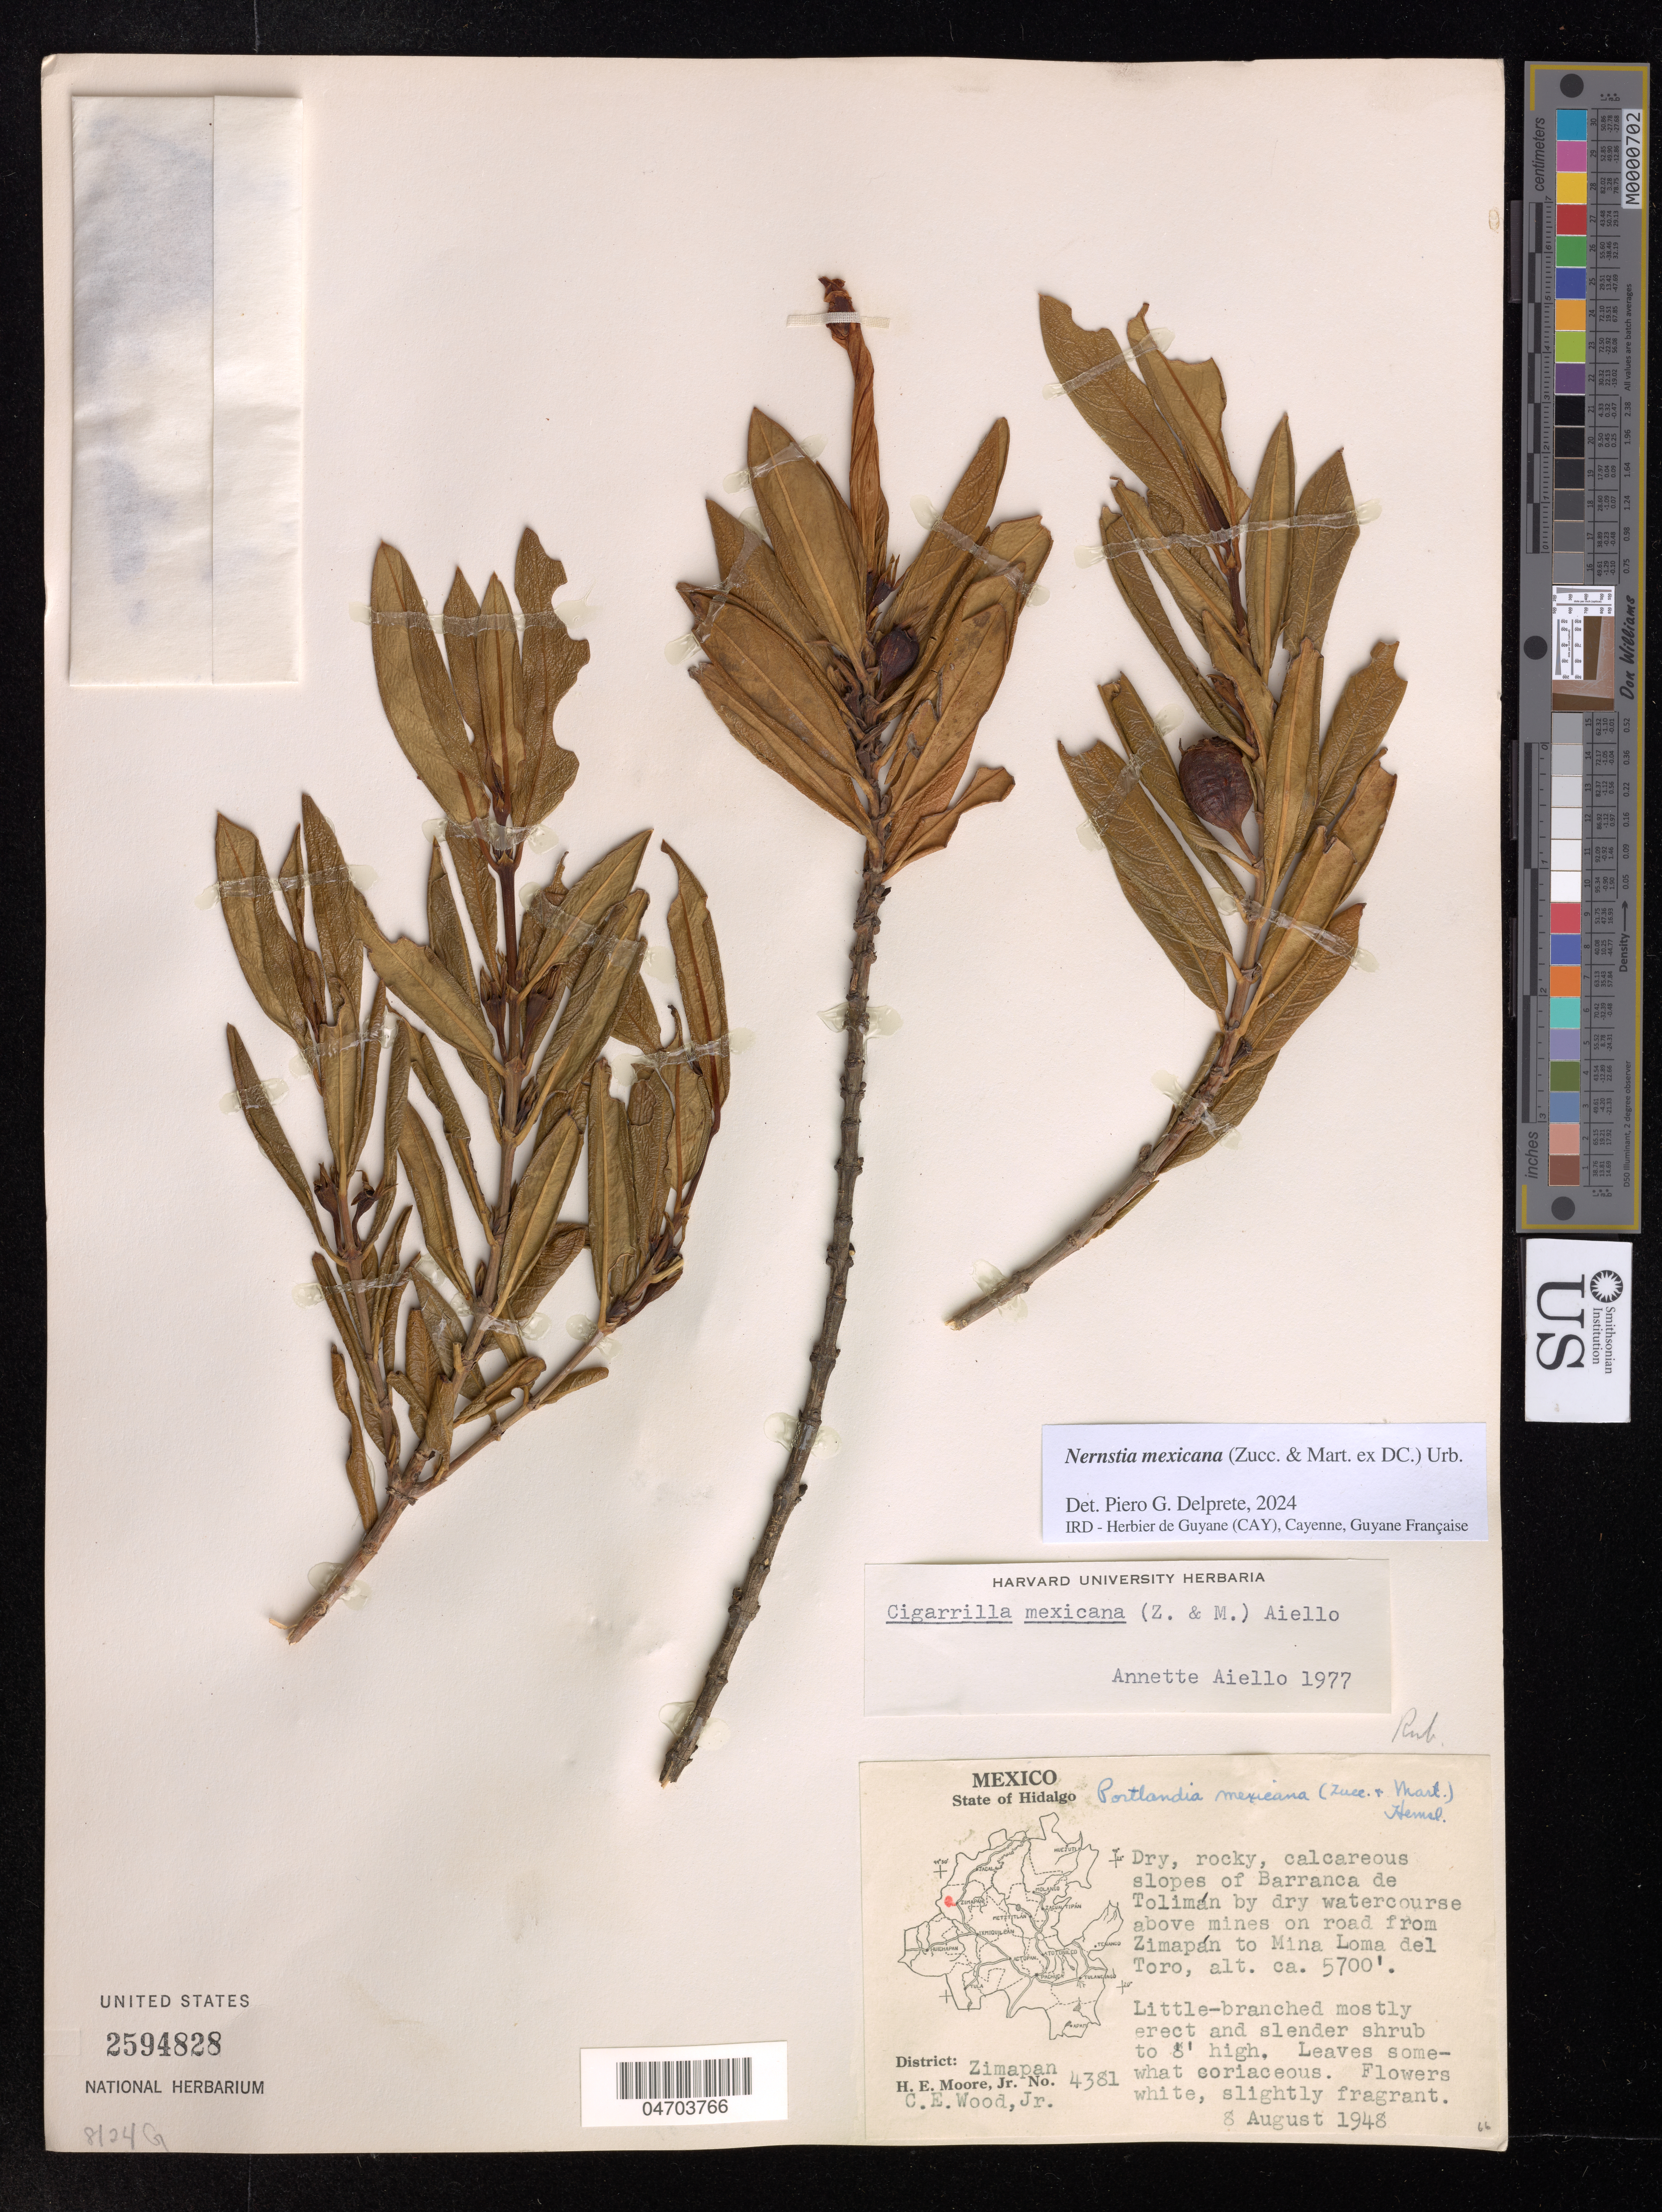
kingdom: Plantae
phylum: Tracheophyta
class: Magnoliopsida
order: Gentianales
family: Rubiaceae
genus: Nernstia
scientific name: Nernstia mexicana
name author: Urb.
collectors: H. Moore & C. Wood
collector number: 4381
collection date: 1948-08-08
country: Mexico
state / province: Hidalgo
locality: Slopes of Barranca de Tolimán by dry watercourse above mines on road from Zimapán to Mina Loma del Toro.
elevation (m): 1737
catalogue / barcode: US 2594828